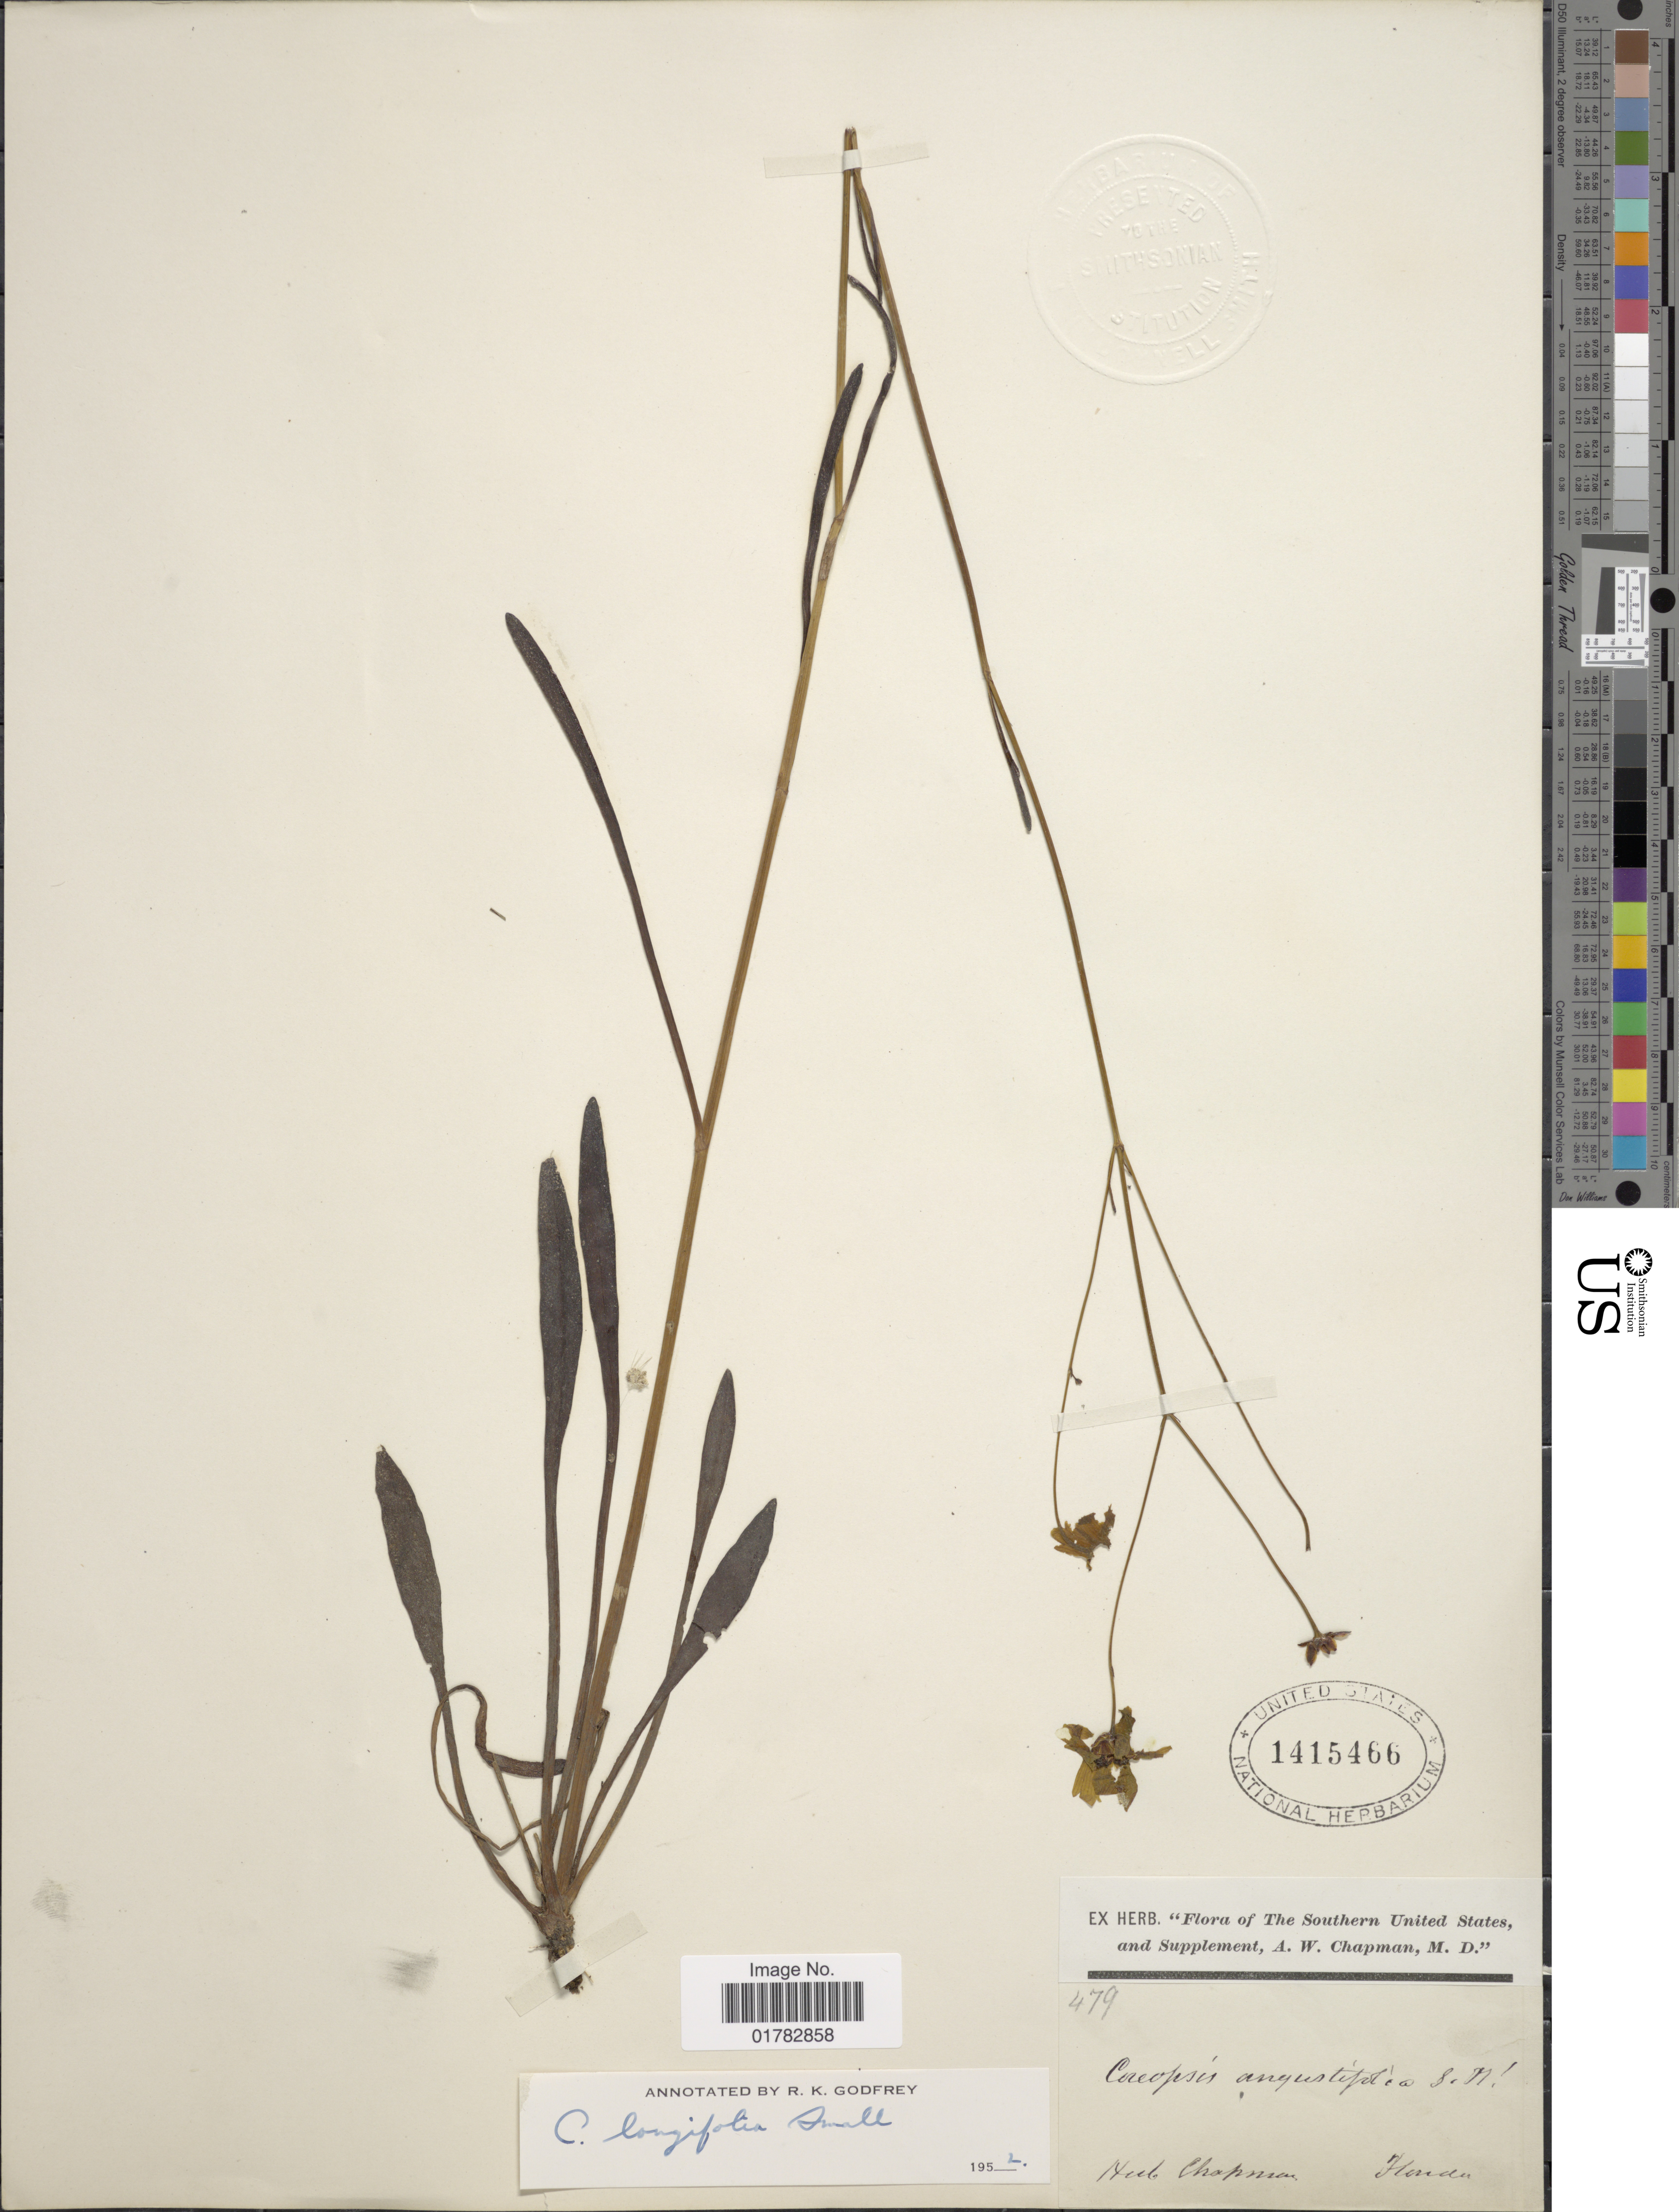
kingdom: Plantae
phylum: Tracheophyta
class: Magnoliopsida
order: Asterales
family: Asteraceae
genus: Coreopsis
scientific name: Coreopsis longifolia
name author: Small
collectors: ex herb. Chapman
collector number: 479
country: United States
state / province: Florida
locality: Southern United States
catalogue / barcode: US 1415466